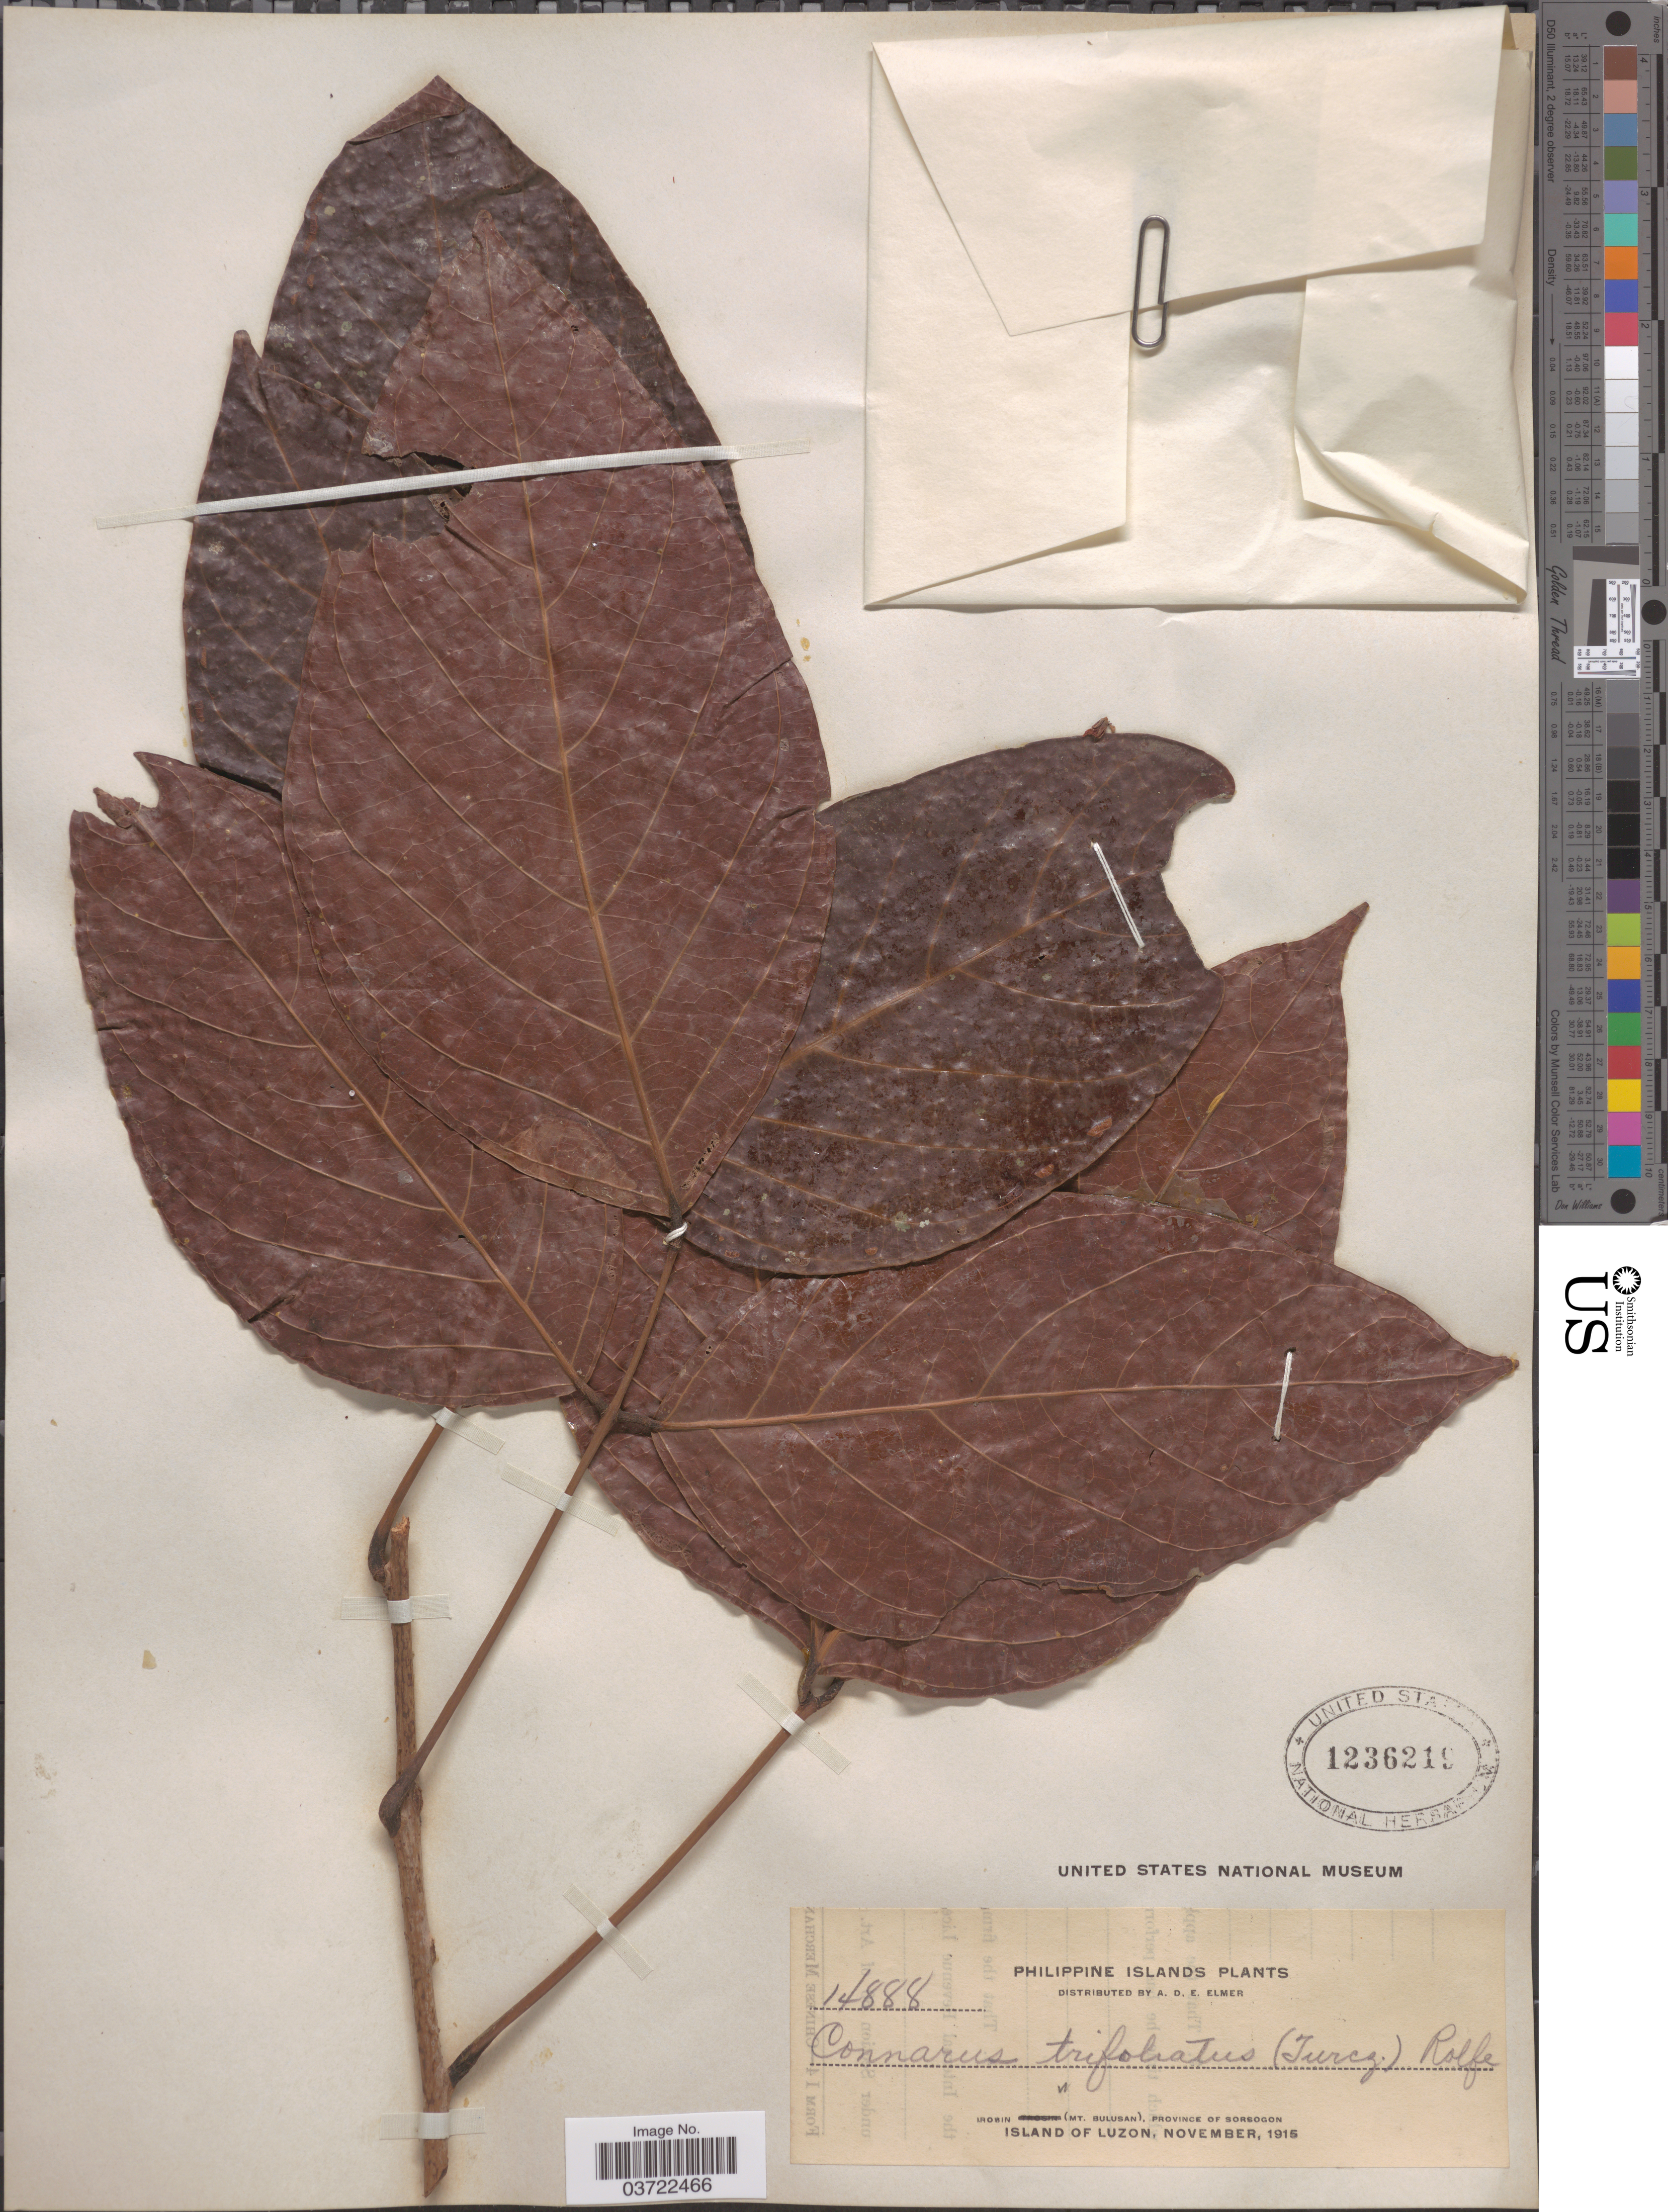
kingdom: Plantae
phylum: Tracheophyta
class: Magnoliopsida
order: Oxalidales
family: Connaraceae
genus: Connarus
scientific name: Connarus trifoliolatus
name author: Rolfe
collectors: A. D. E. Elmer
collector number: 14888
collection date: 1915-11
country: Philippines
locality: Philippine Islands. Irosin (Mt. Bulusan), Province of Sorsogon, Island of Luzon.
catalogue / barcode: US 1236219